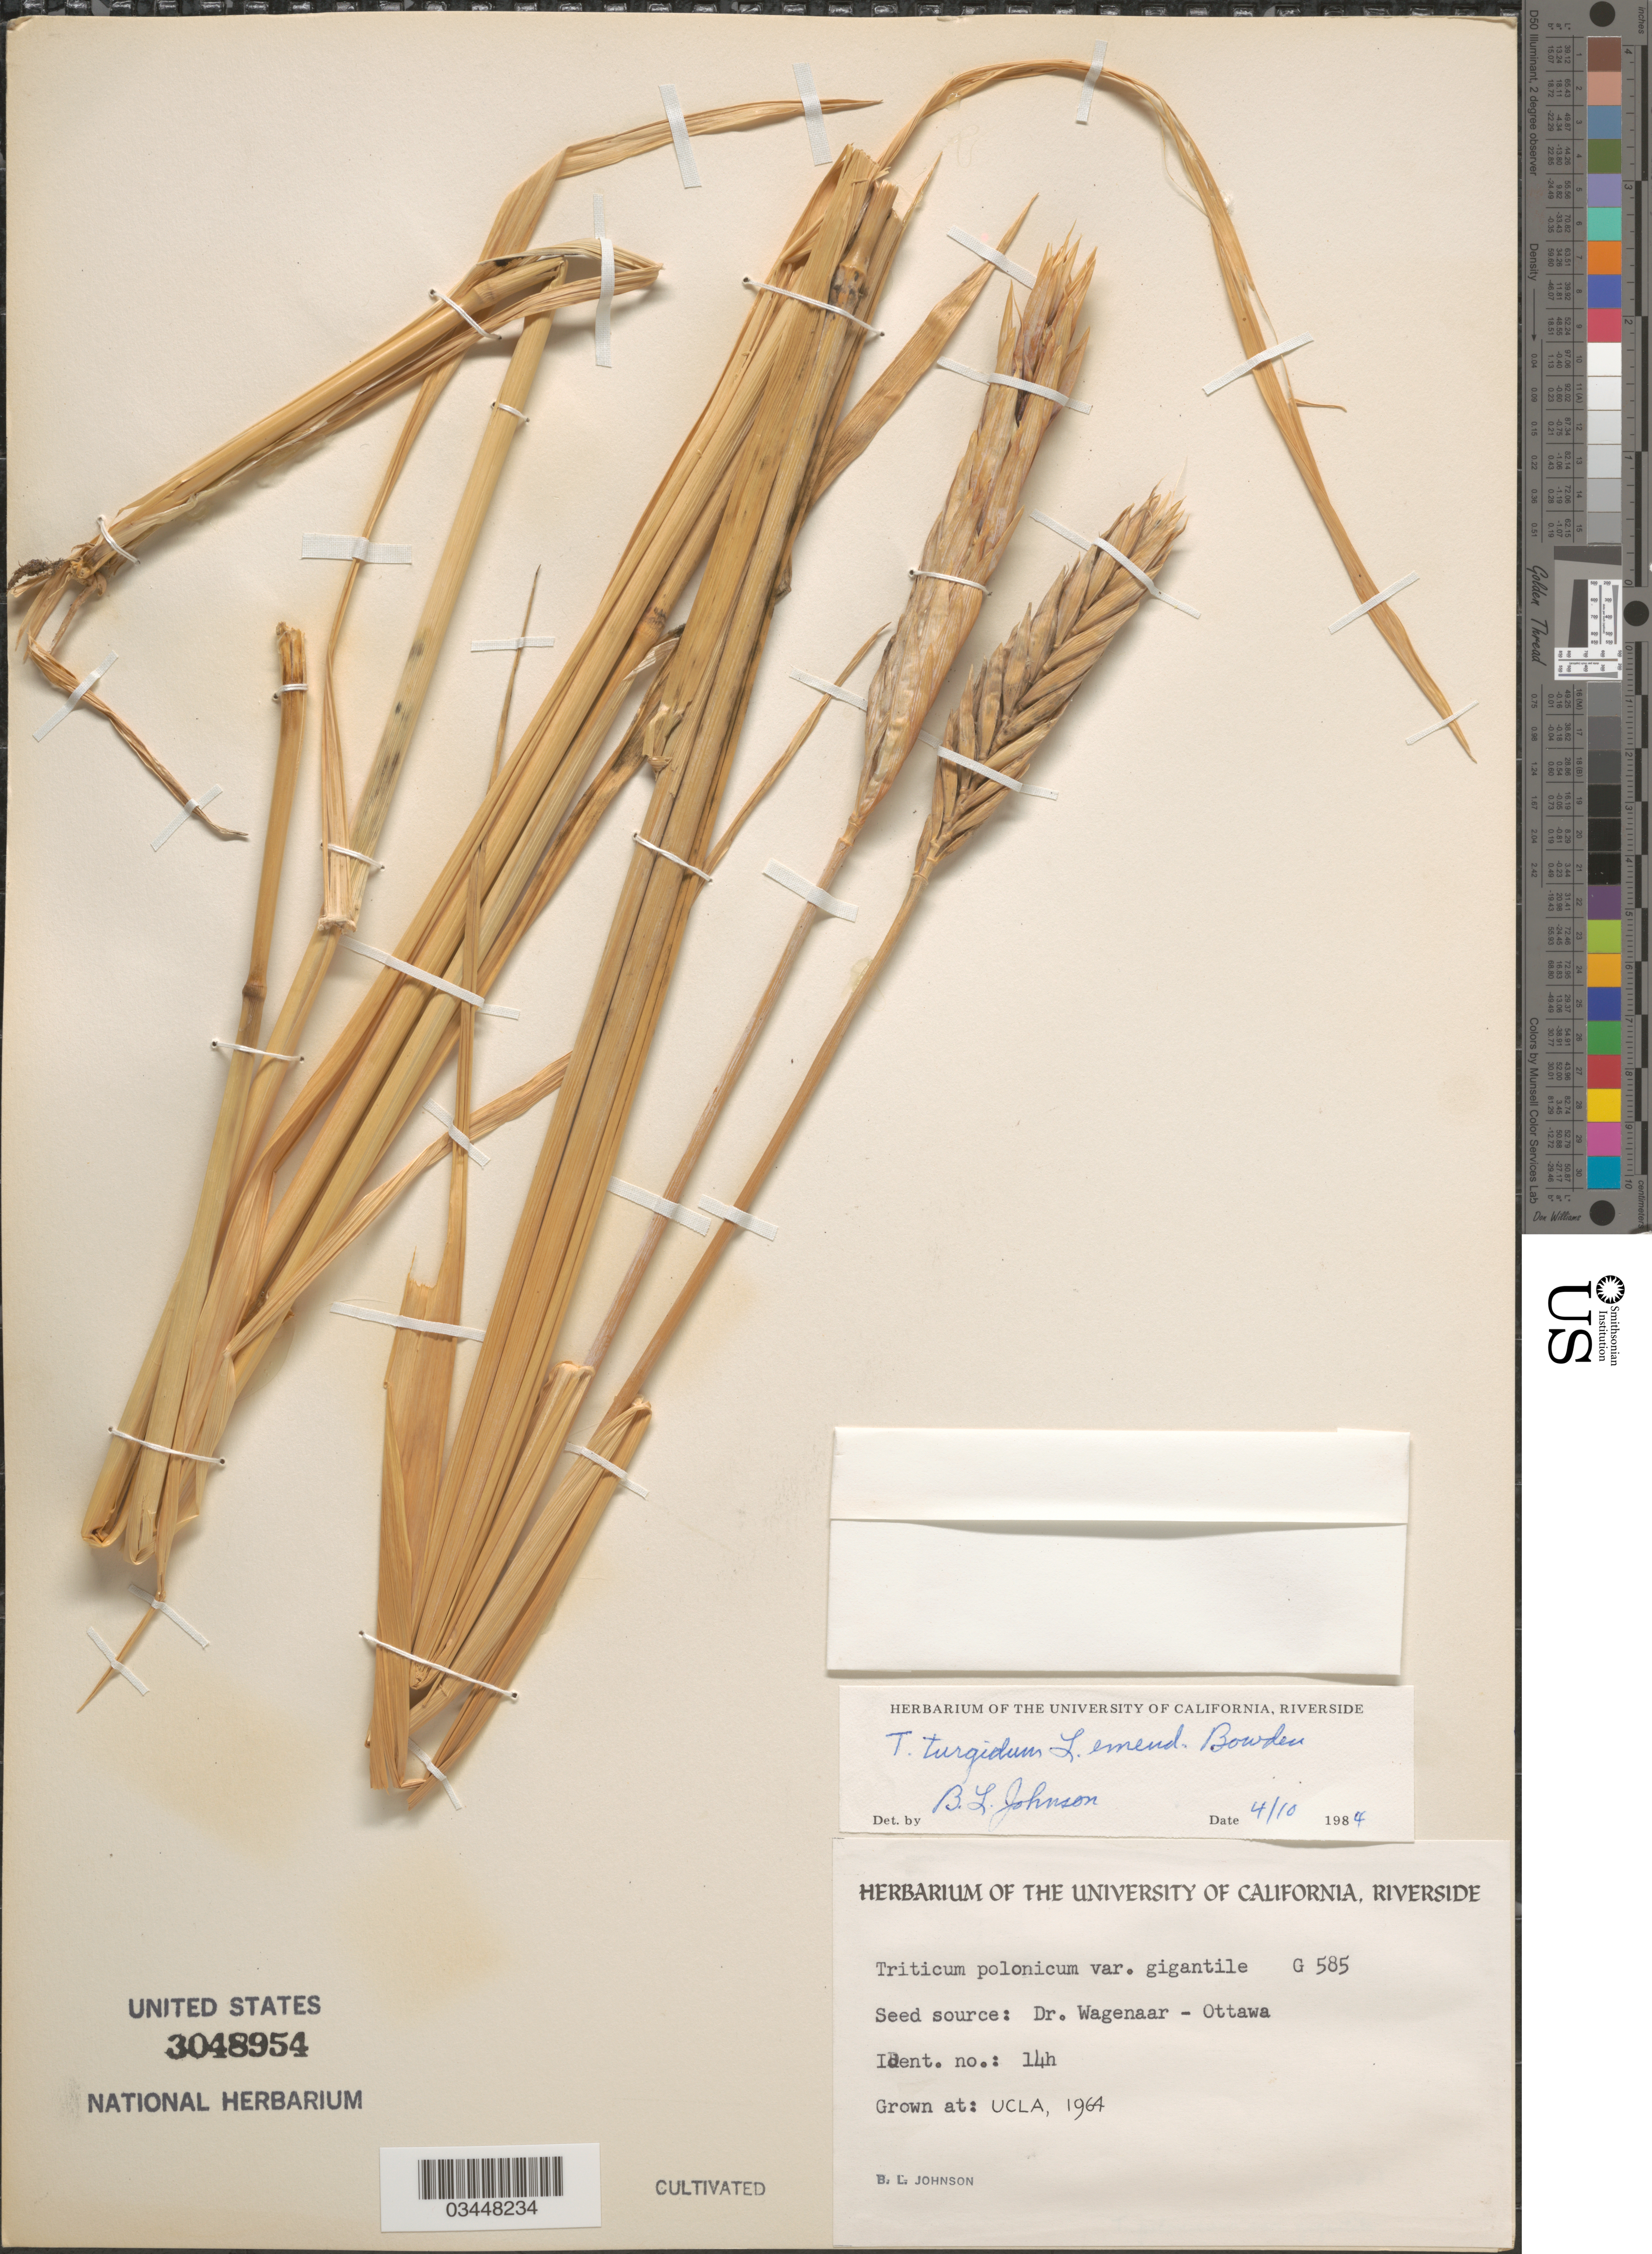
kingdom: Plantae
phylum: Tracheophyta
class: Liliopsida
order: Poales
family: Poaceae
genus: Triticum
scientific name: Triticum polonicum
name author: L.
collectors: B. Johnson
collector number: G585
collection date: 1964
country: United States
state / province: California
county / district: Los Angeles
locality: UCLA.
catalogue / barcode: US 3048954